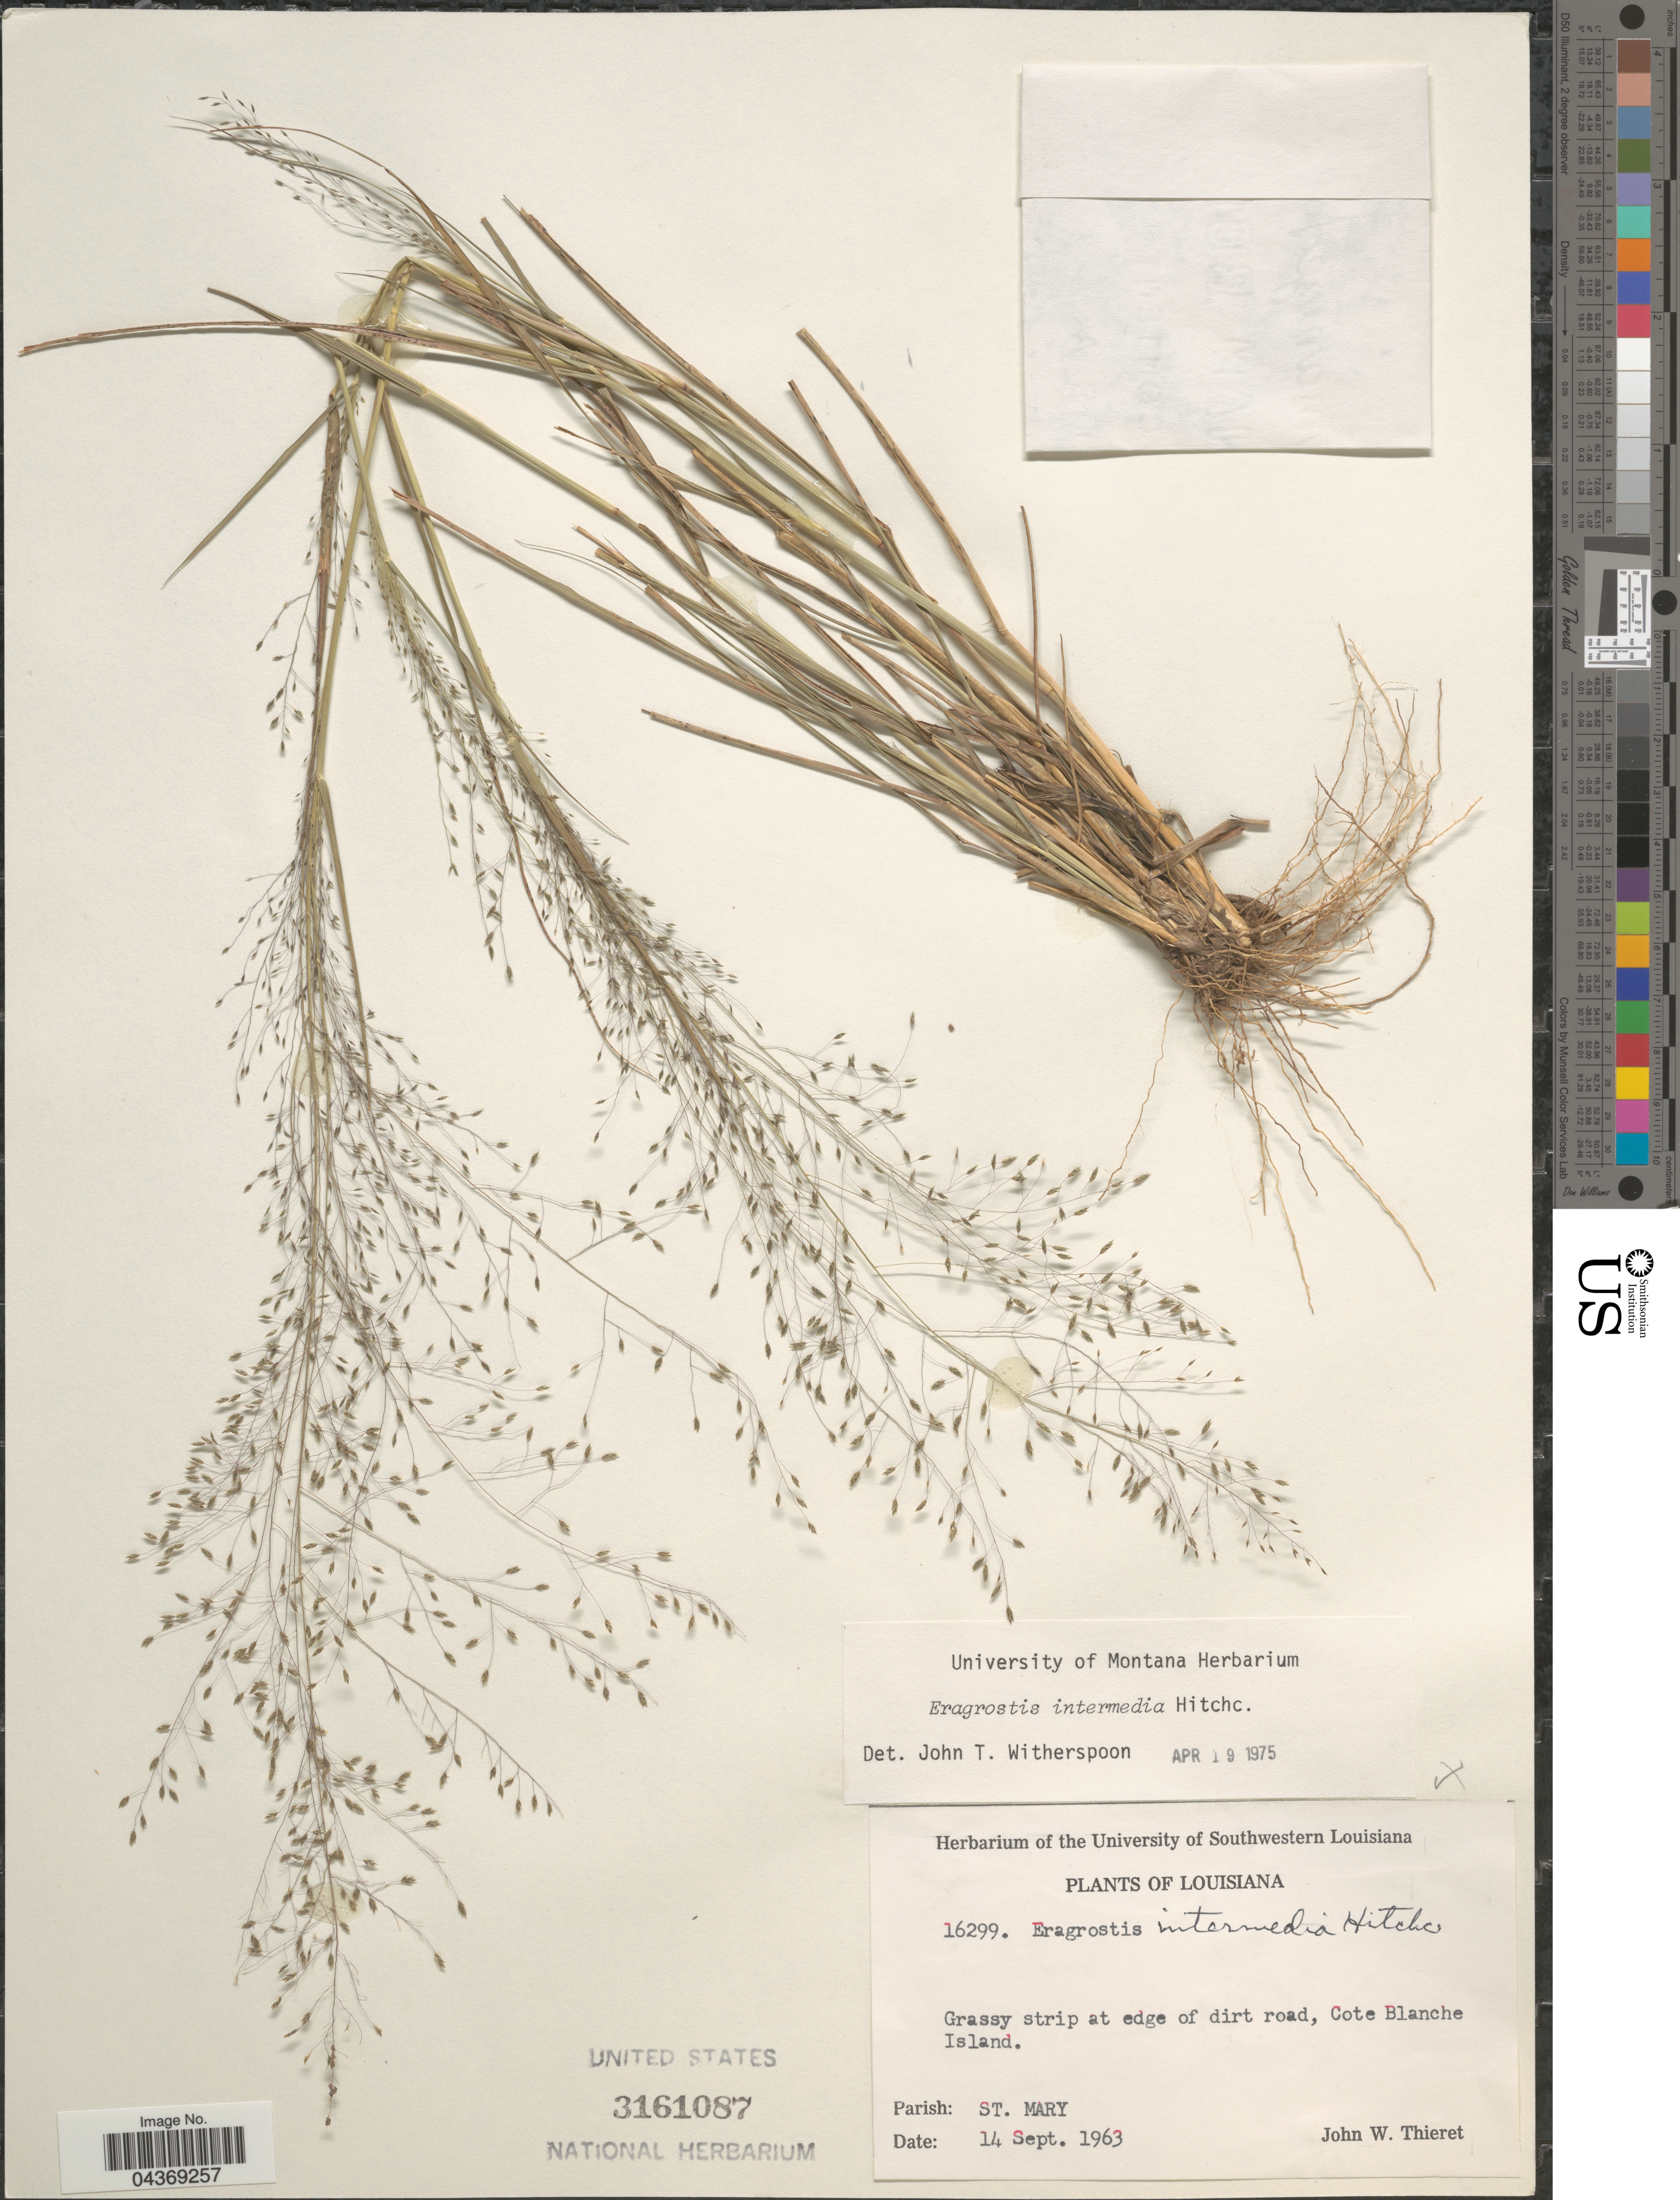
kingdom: Plantae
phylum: Tracheophyta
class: Liliopsida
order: Poales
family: Poaceae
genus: Eragrostis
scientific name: Eragrostis intermedia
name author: Hitchc.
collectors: J. W. Thieret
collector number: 16299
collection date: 1963-09-14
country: United States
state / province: Louisiana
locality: Grassy strip at edge of dirt road, Cote Blanche Island. Parish: St. Mary.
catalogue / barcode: US 3161087